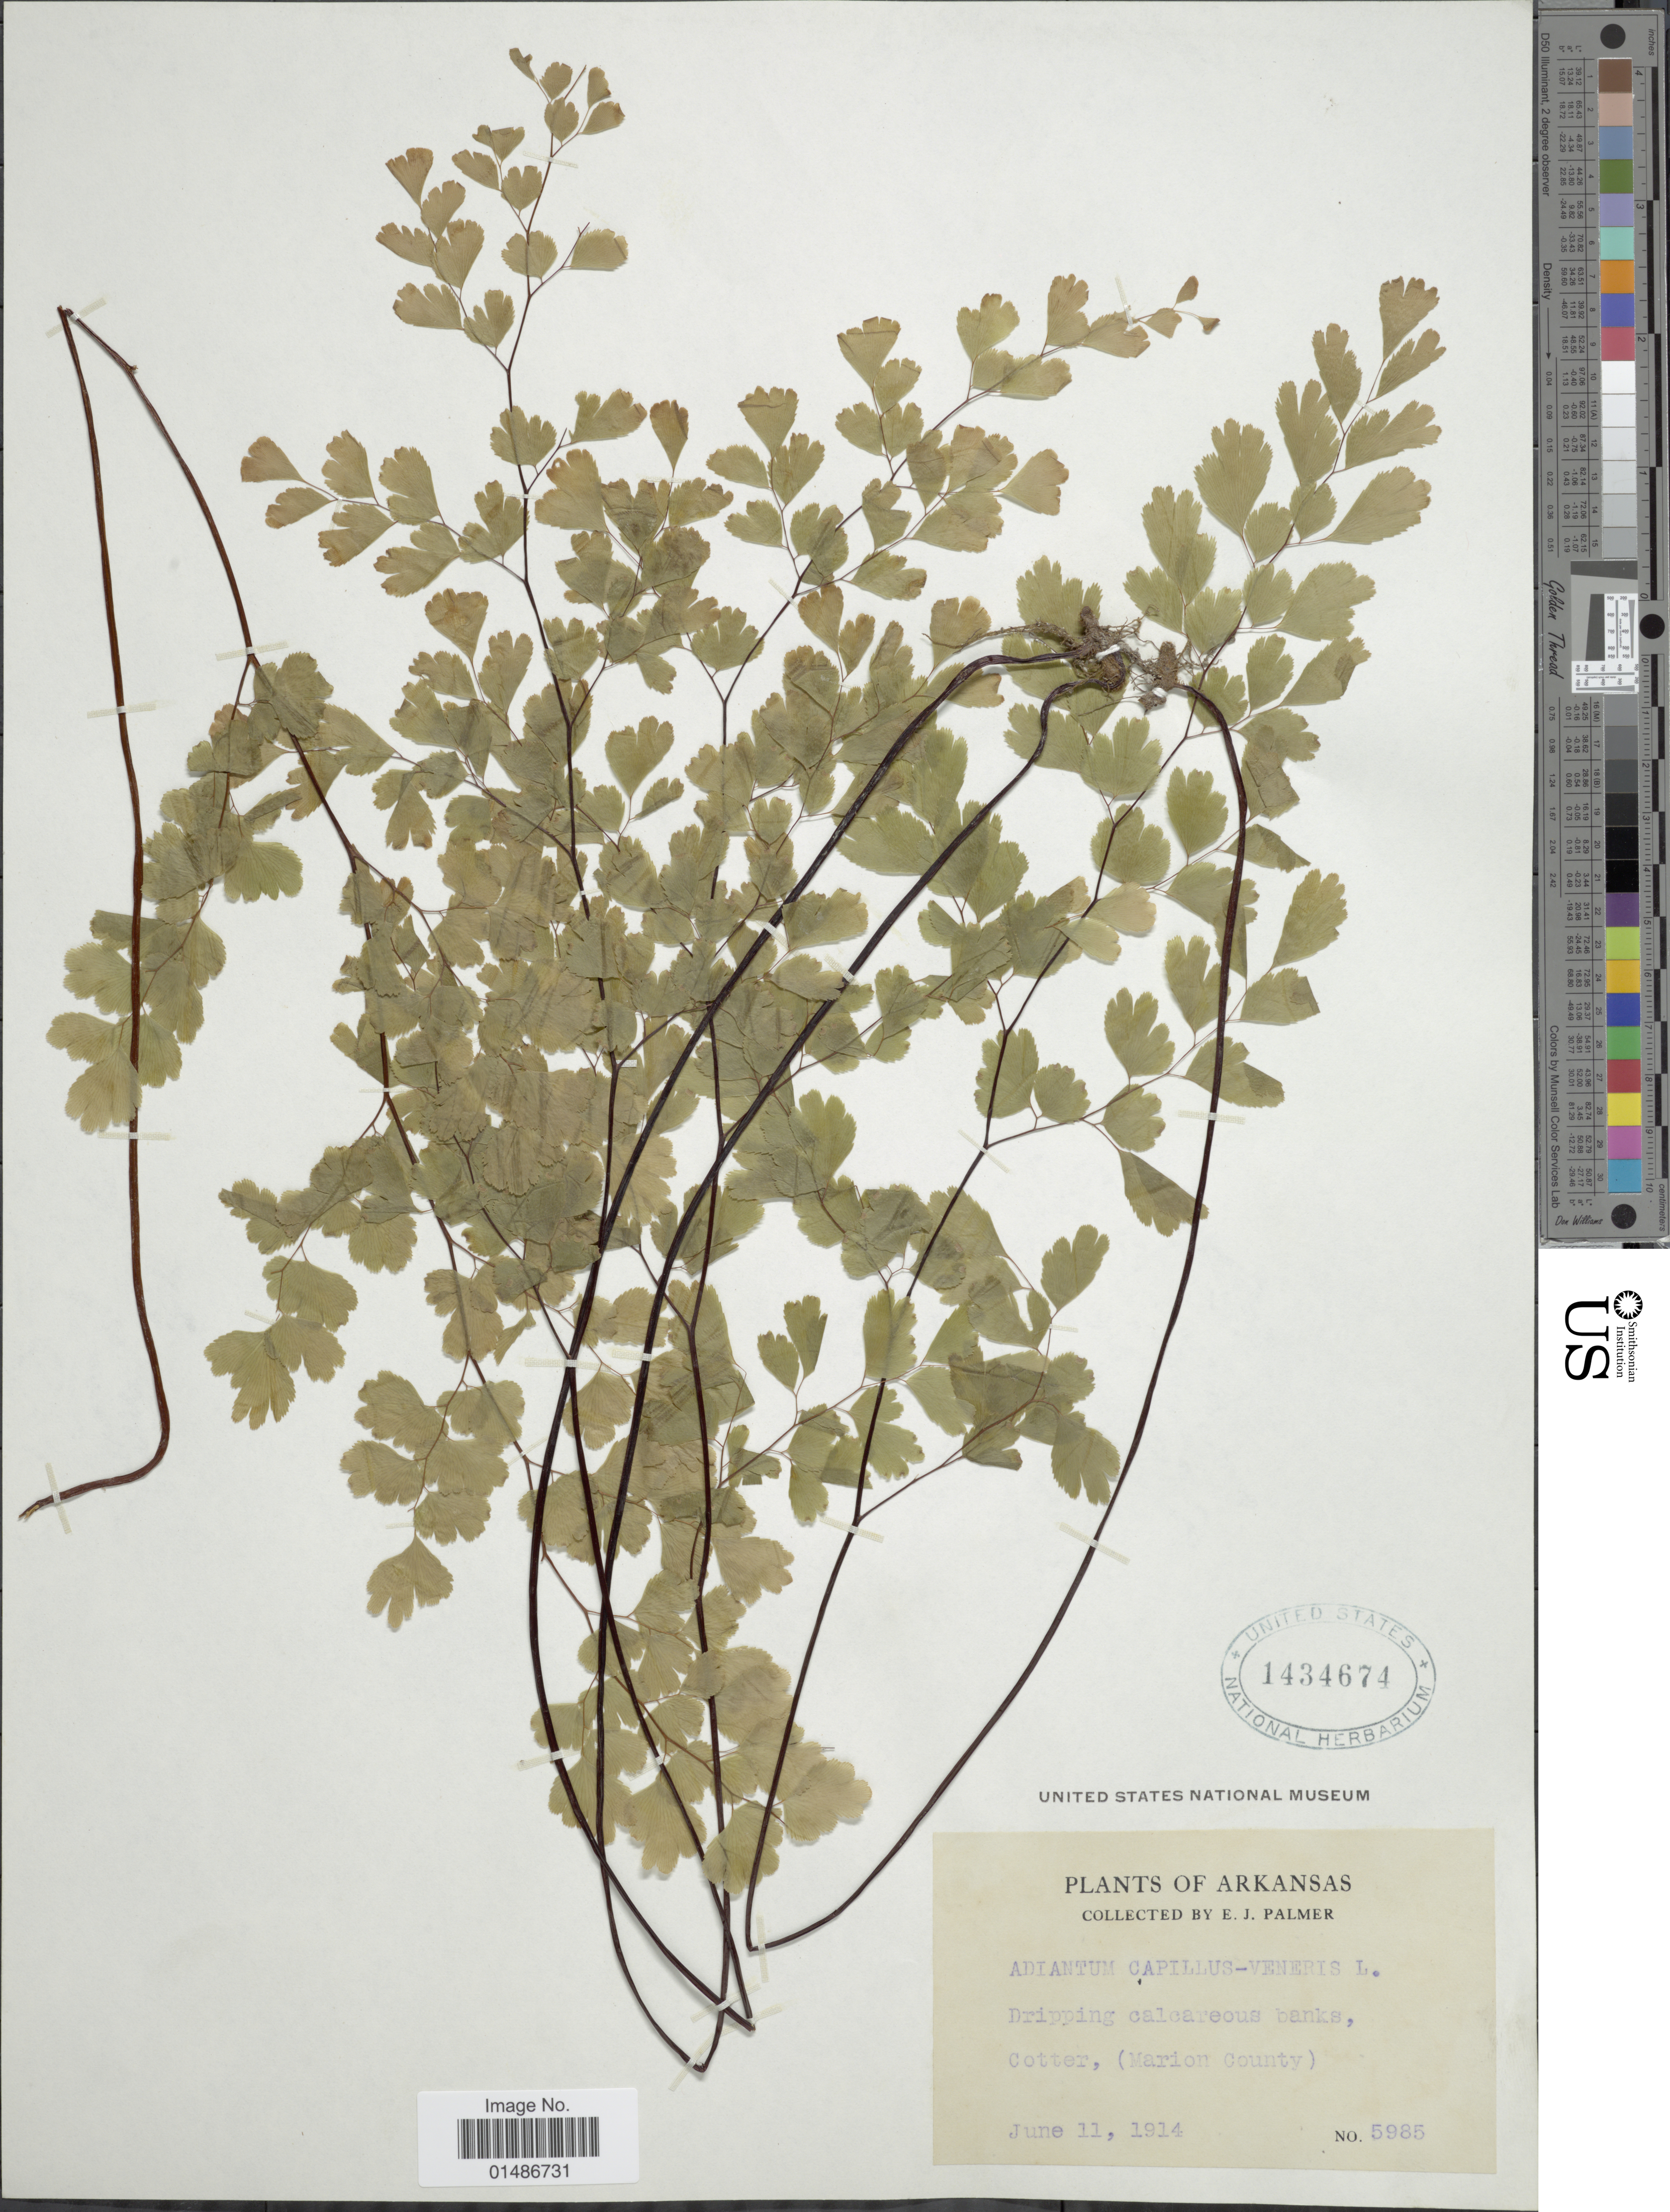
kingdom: Plantae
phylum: Tracheophyta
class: Polypodiopsida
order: Polypodiales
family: Pteridaceae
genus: Adiantum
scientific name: Adiantum capillus-veneris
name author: L.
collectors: E. J. Palmer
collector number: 5985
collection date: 1914-06-11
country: United States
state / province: Arkansas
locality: Dripping calcareous banks, Cotter, (Marion County).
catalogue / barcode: US 1434674